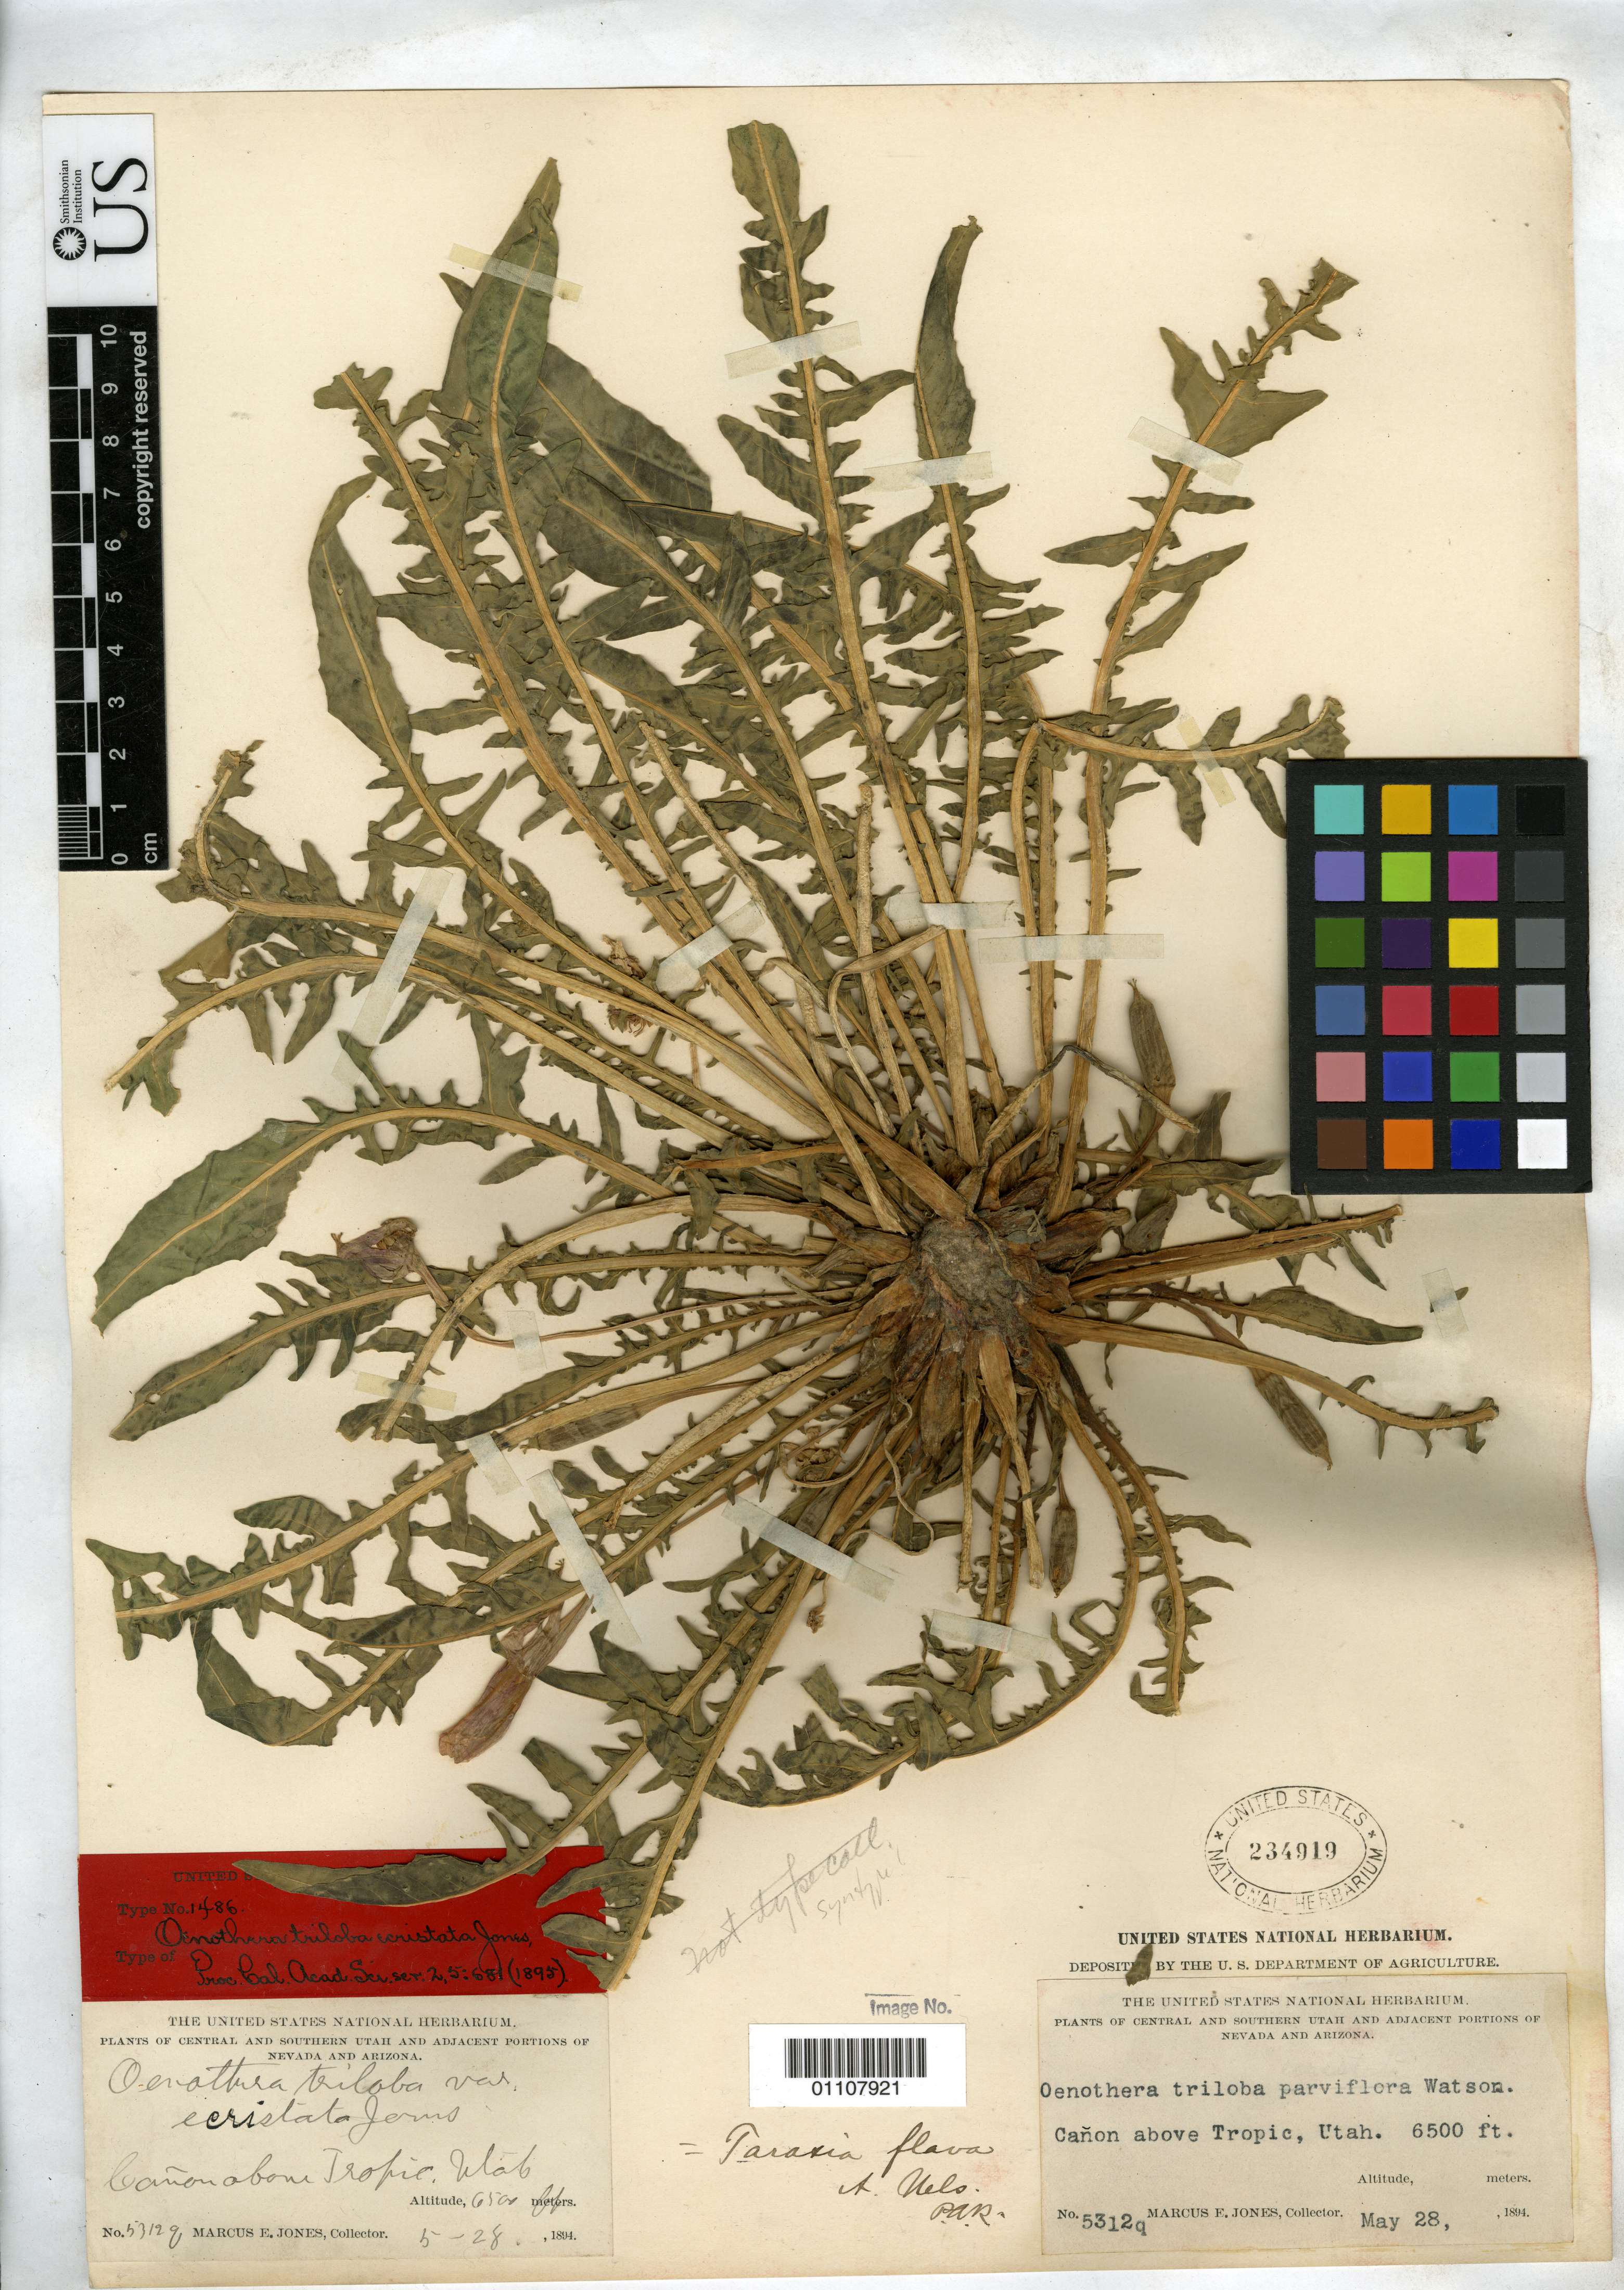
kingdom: Plantae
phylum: Tracheophyta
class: Magnoliopsida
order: Myrtales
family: Onagraceae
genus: Oenothera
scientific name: Oenothera triloba var. ecristata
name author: M.E. Jones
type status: Syntype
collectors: M. E. Jones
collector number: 5312q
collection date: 1894-05-28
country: United States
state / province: Utah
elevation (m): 1981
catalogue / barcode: US 234919